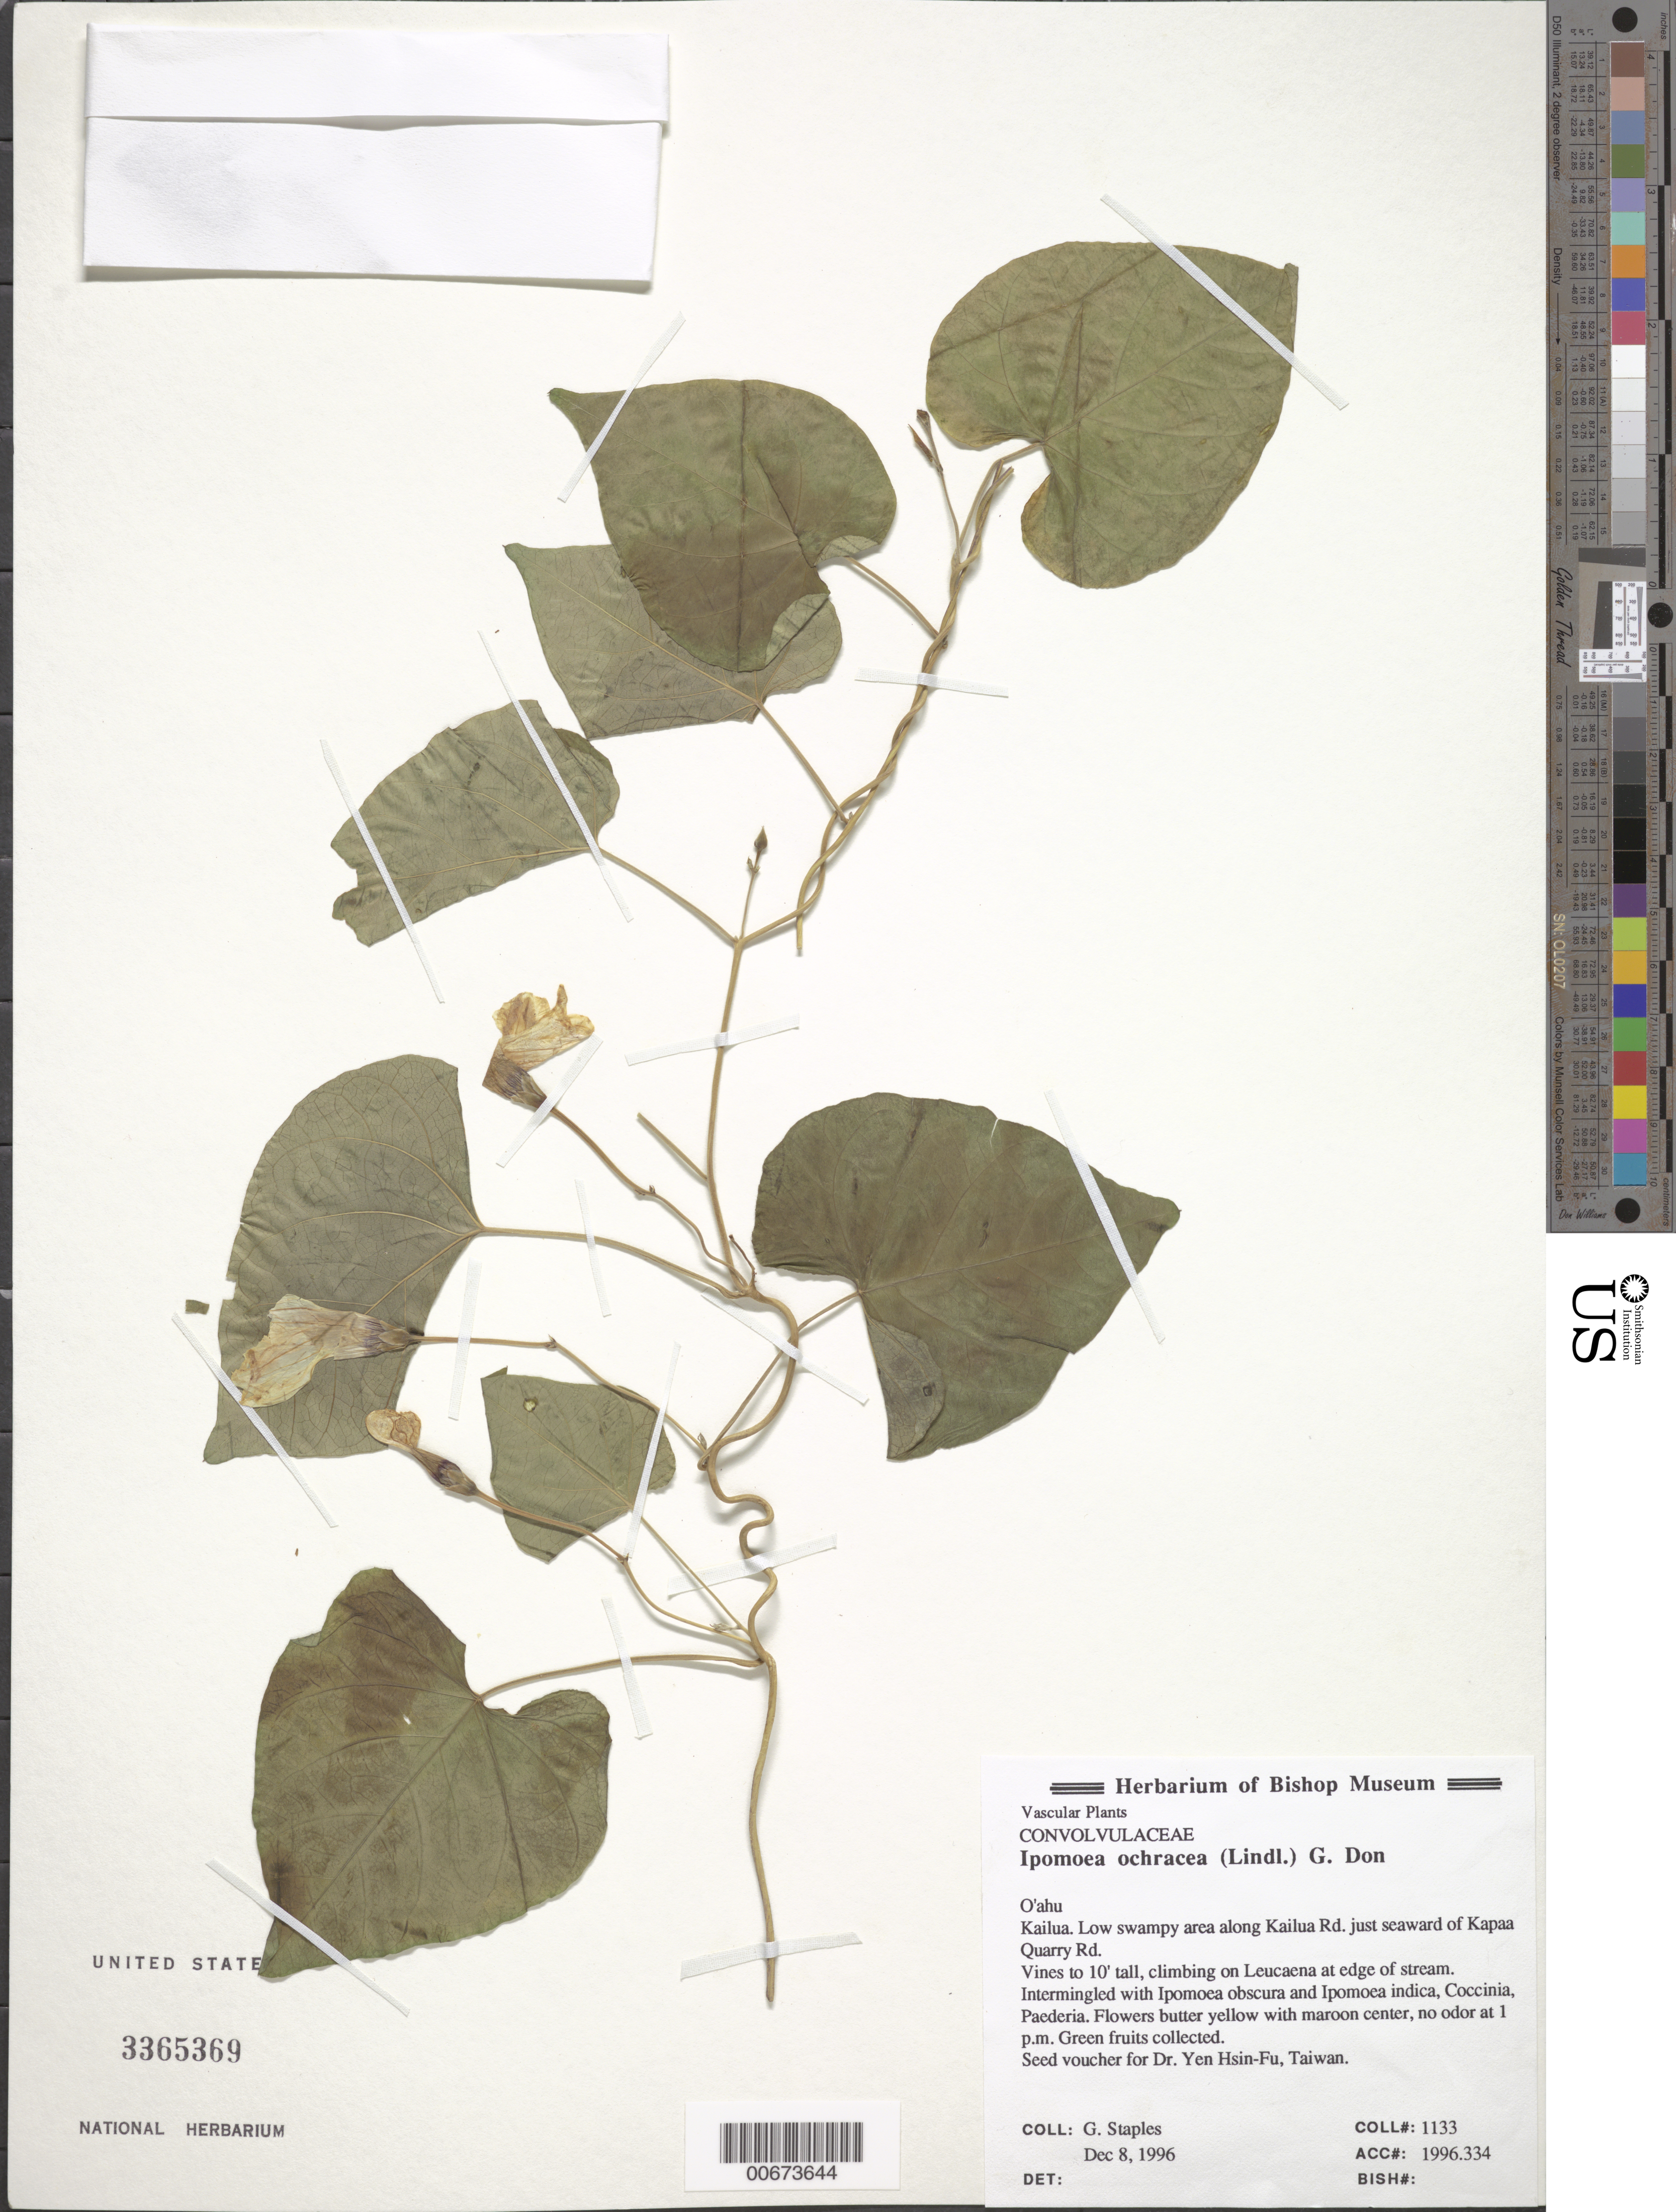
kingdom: Plantae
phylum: Tracheophyta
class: Magnoliopsida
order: Solanales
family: Convolvulaceae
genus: Ipomoea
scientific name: Ipomoea ochracea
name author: (Lindl.) G. Don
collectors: G. Staples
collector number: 1133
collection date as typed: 8 Dec 1996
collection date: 1996-12-08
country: United States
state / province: Hawaii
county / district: Honolulu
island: Oahu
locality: Kailua, low swampy area along Kailua Rd. just seaward of Kapa'a Quarry Rd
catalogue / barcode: US 3365369